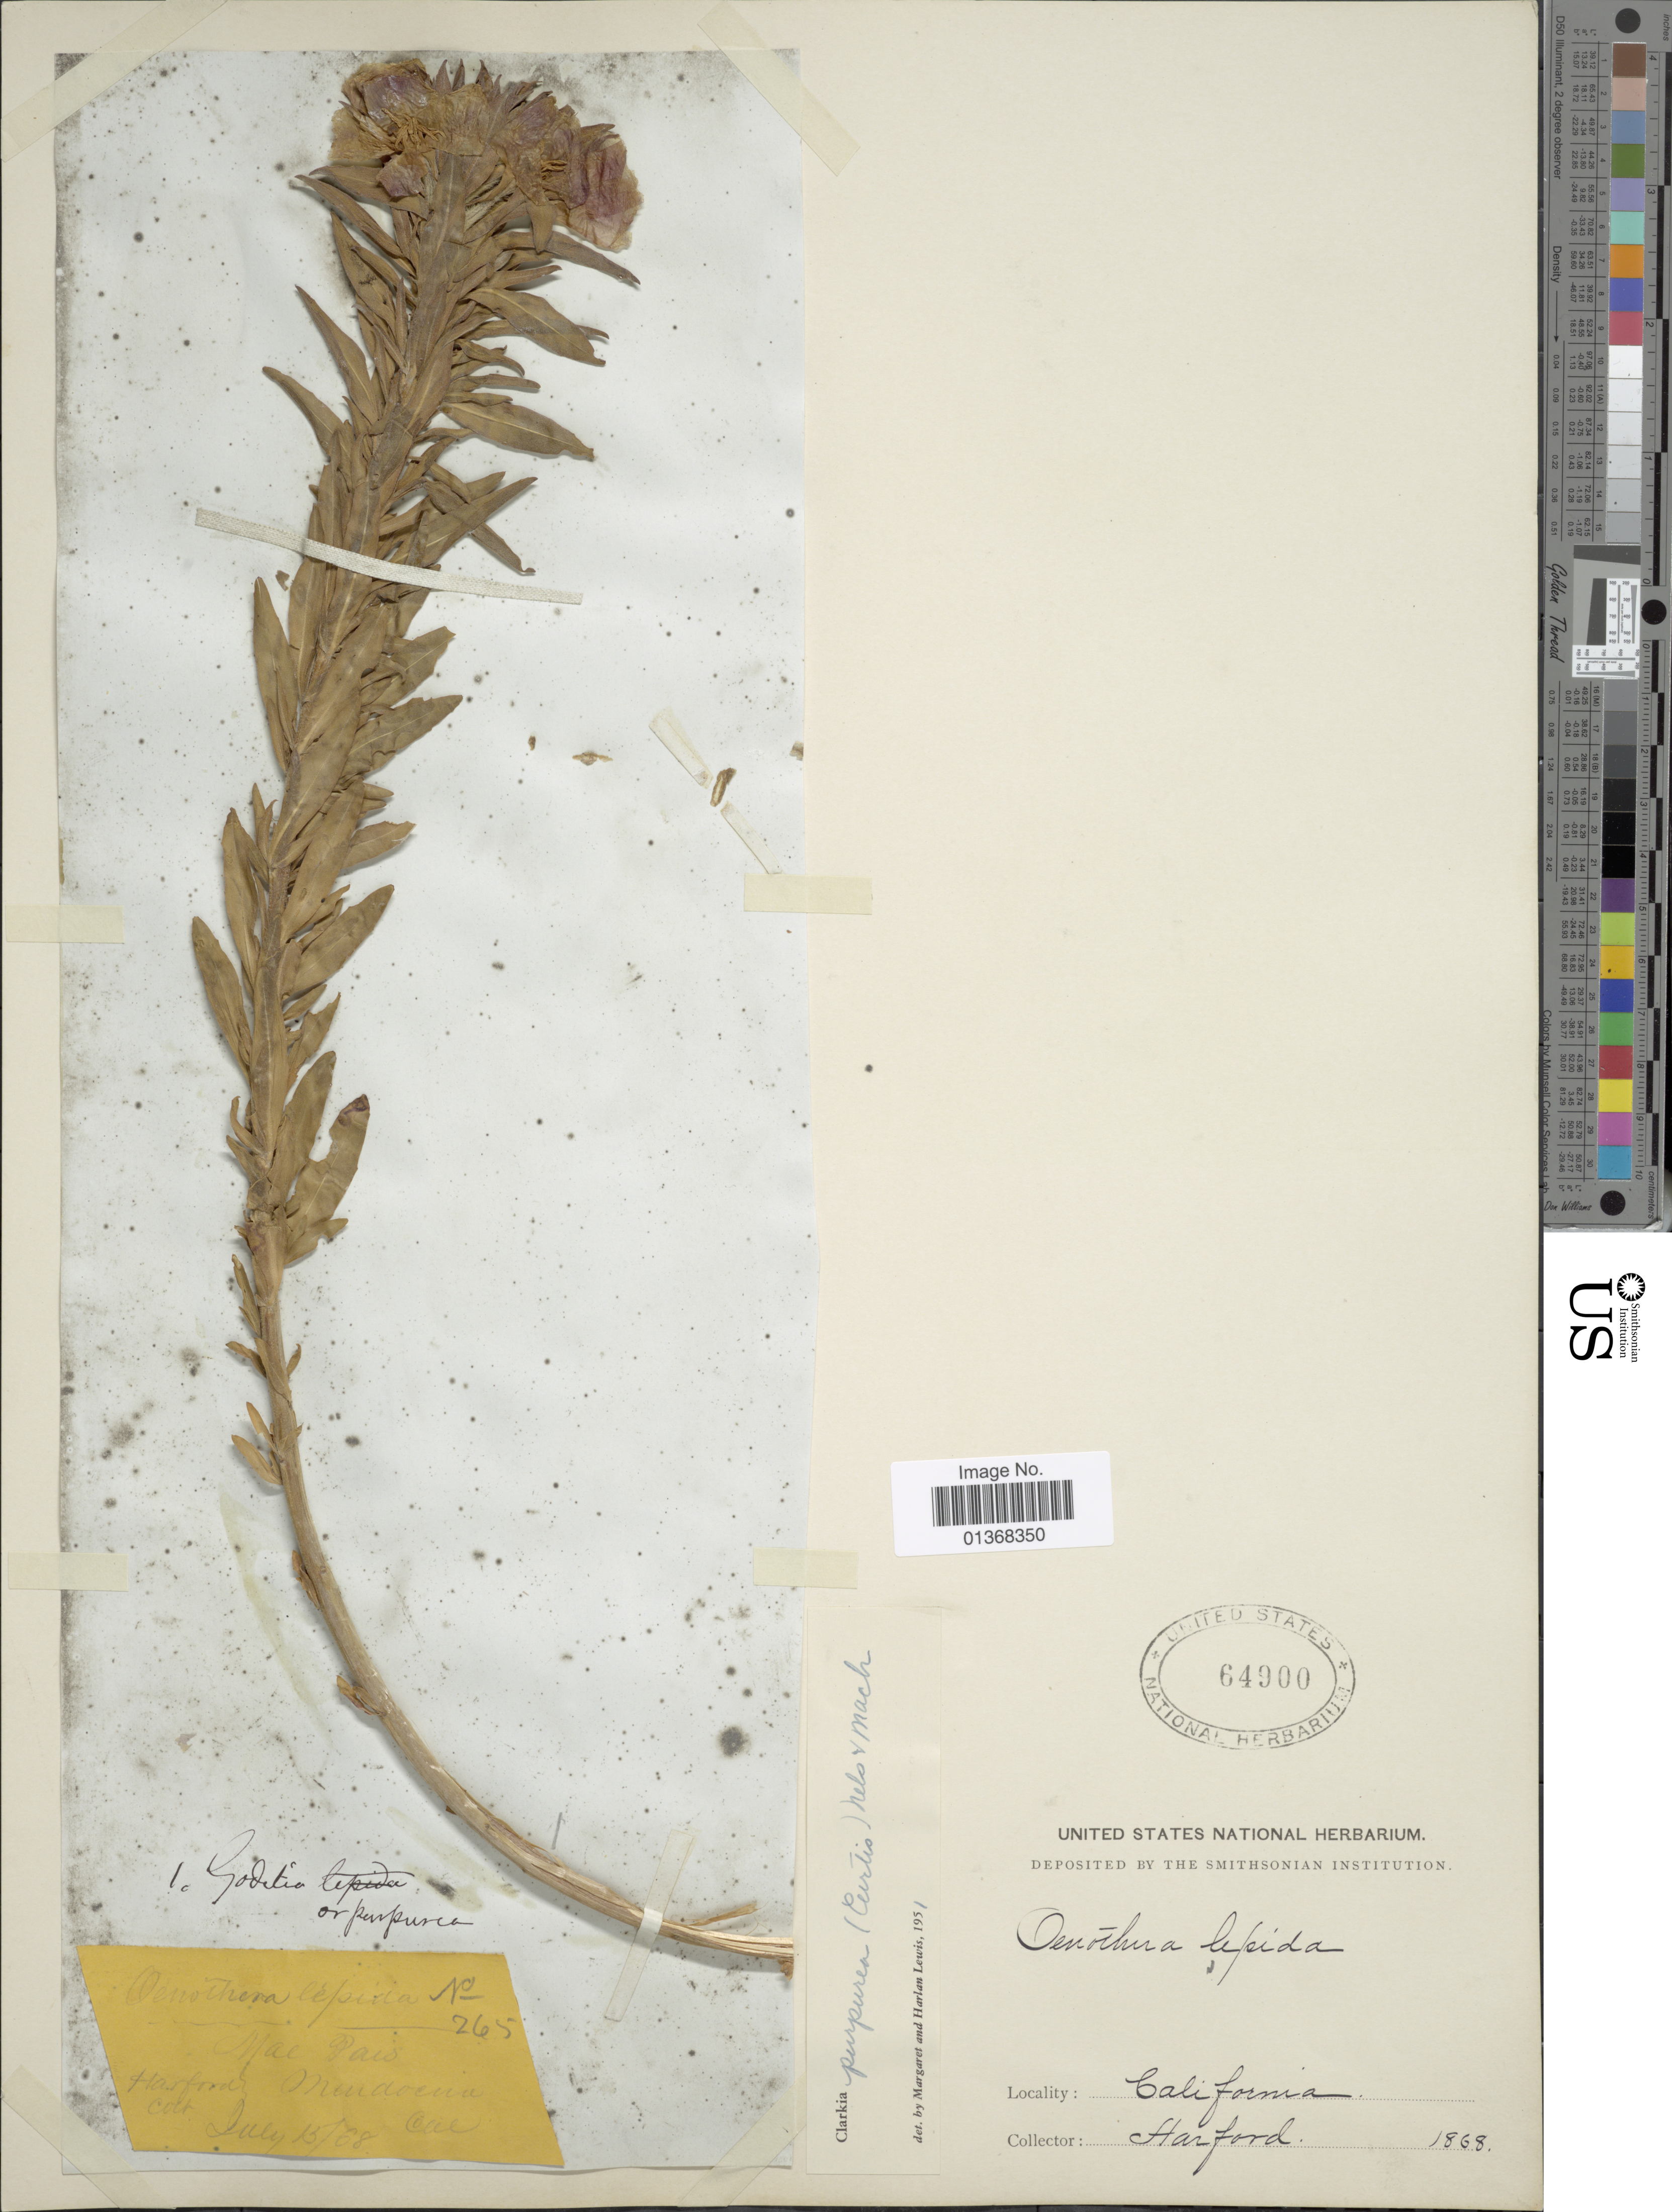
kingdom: Plantae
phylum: Tracheophyta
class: Magnoliopsida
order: Myrtales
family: Onagraceae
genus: Clarkia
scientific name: Clarkia purpurea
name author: (Curtis) A. Nelson & J.F. Macbr.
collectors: Harford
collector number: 265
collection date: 1868-07-15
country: United States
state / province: California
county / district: Mendocino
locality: Harford Mendocino.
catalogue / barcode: US 64900